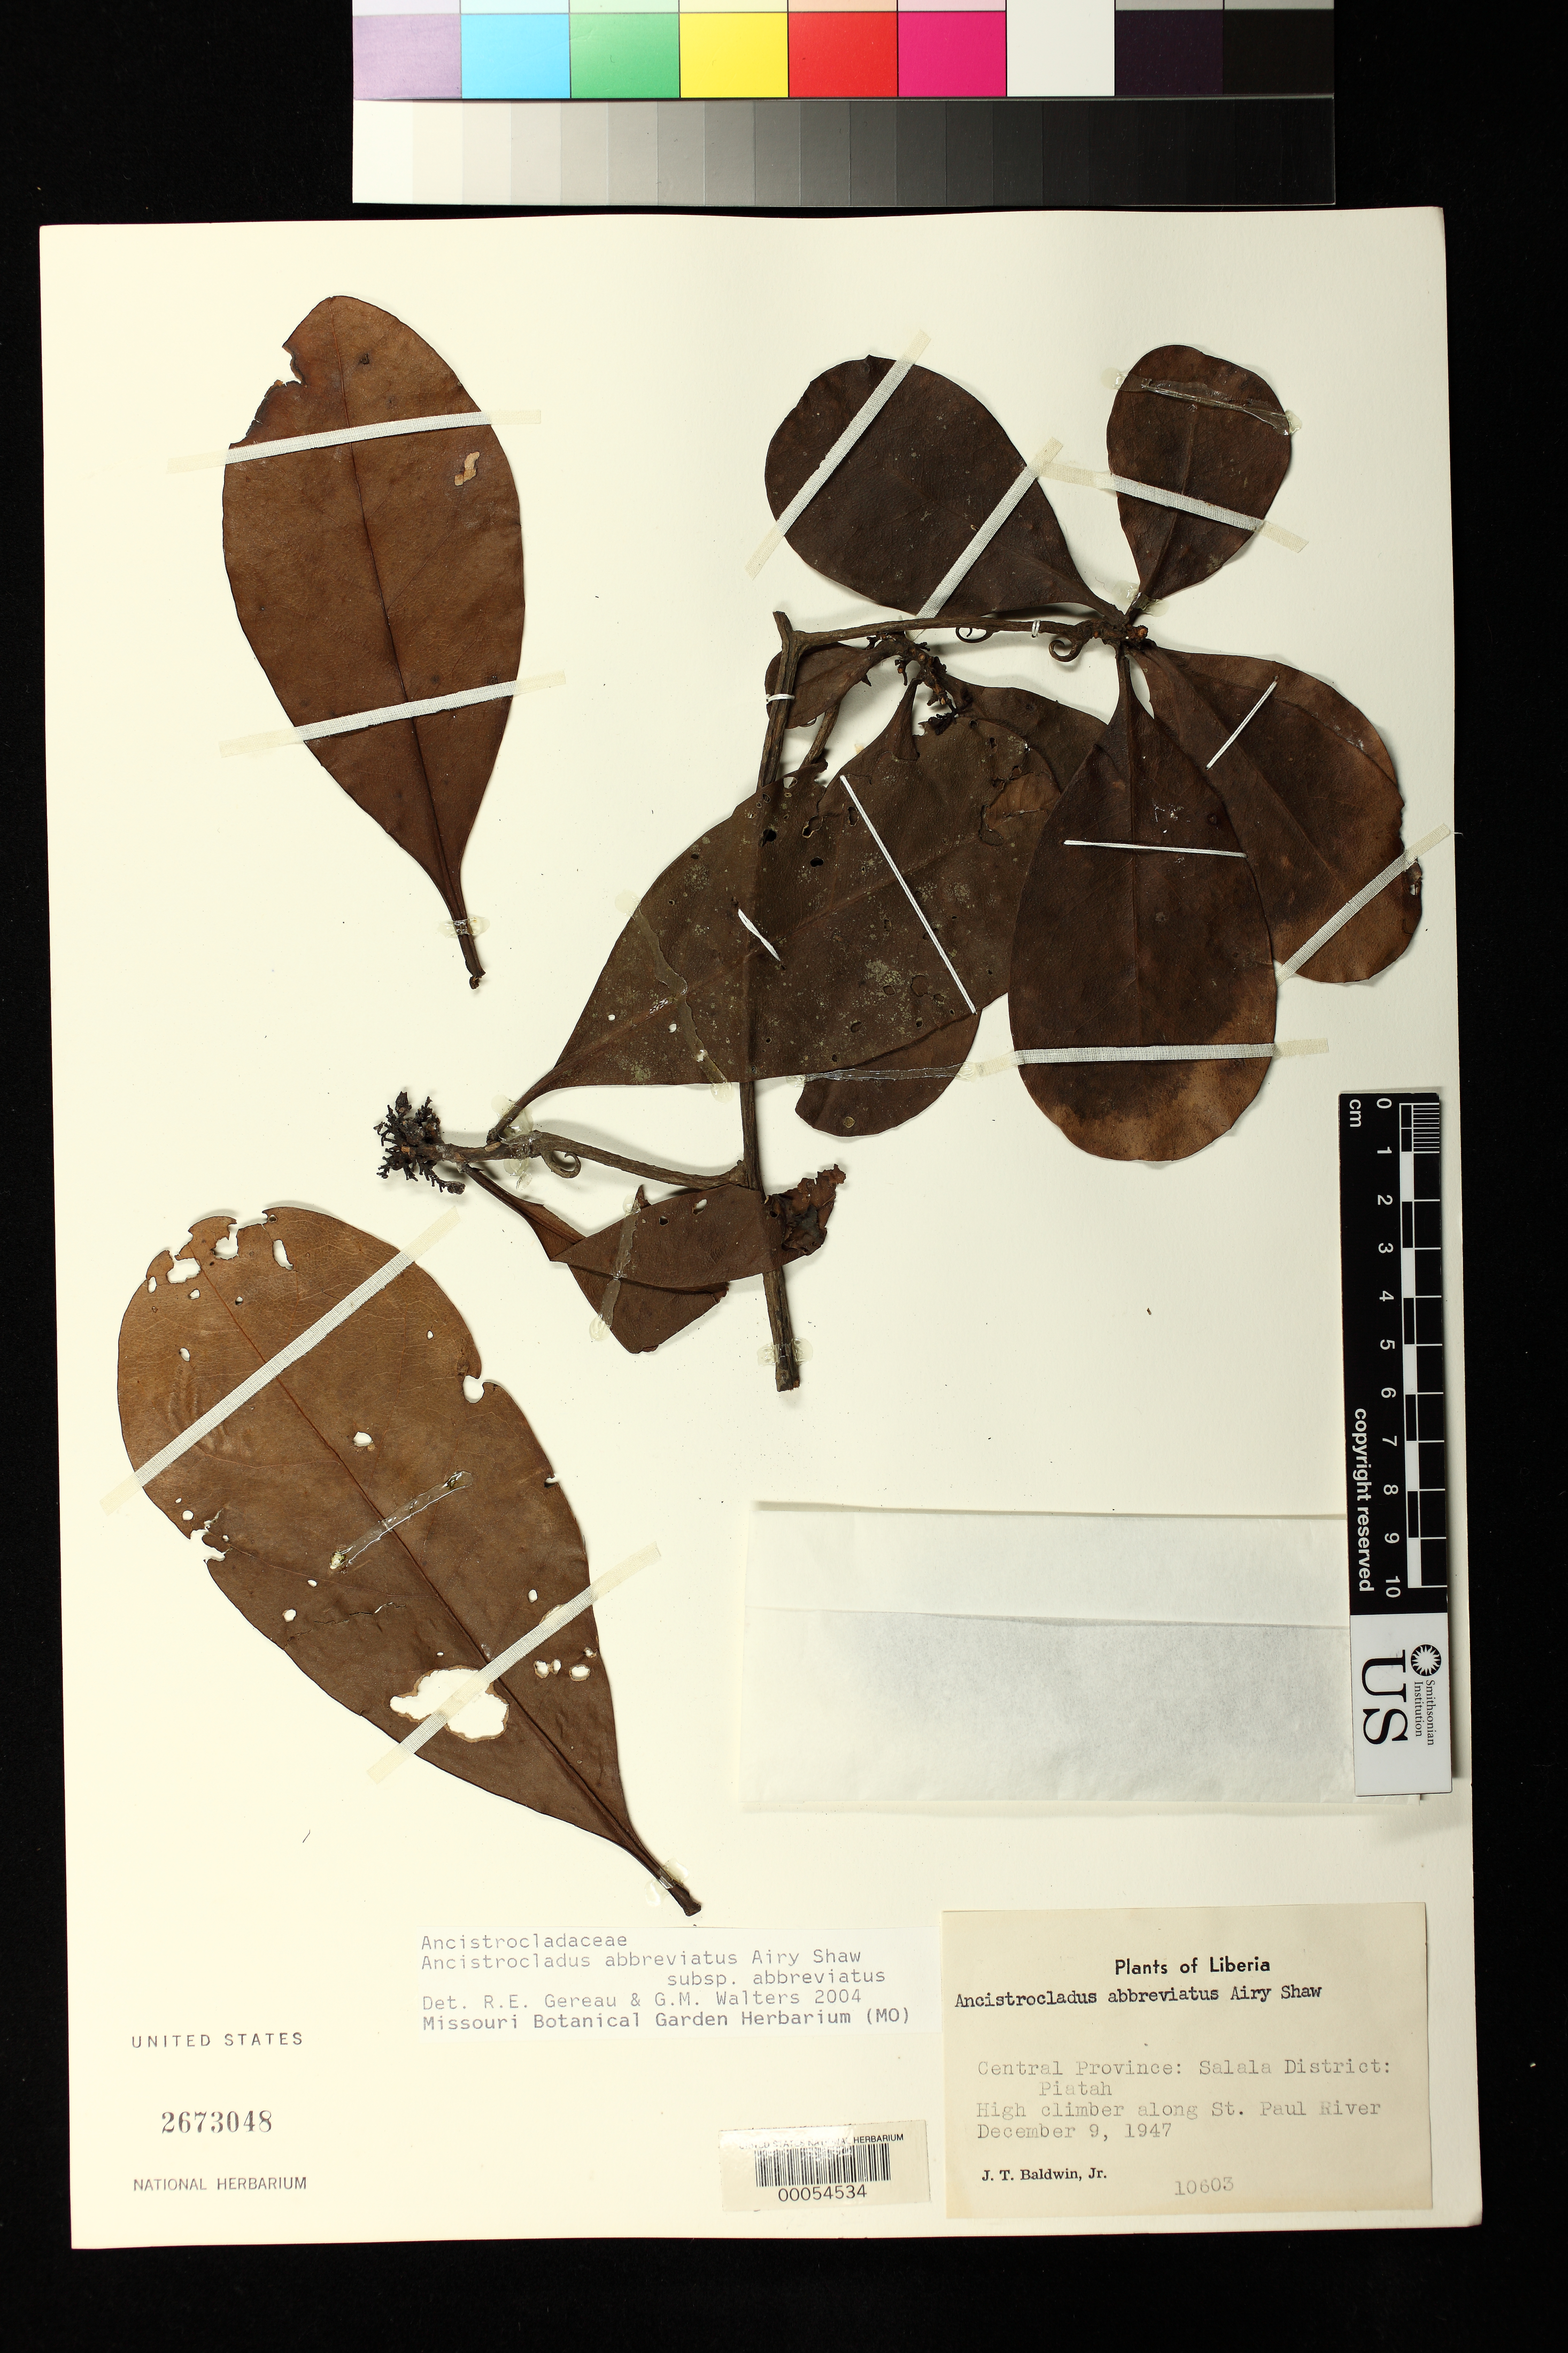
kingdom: Plantae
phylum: Tracheophyta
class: Magnoliopsida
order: Caryophyllales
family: Ancistrocladaceae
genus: Ancistrocladus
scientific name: Ancistrocladus abbreviatus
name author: Airy Shaw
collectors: J. T. Baldwin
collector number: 10603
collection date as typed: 09 Dec 1947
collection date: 1947-12-09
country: Liberia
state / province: Bong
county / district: Salala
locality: Piatah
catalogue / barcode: US 2673048